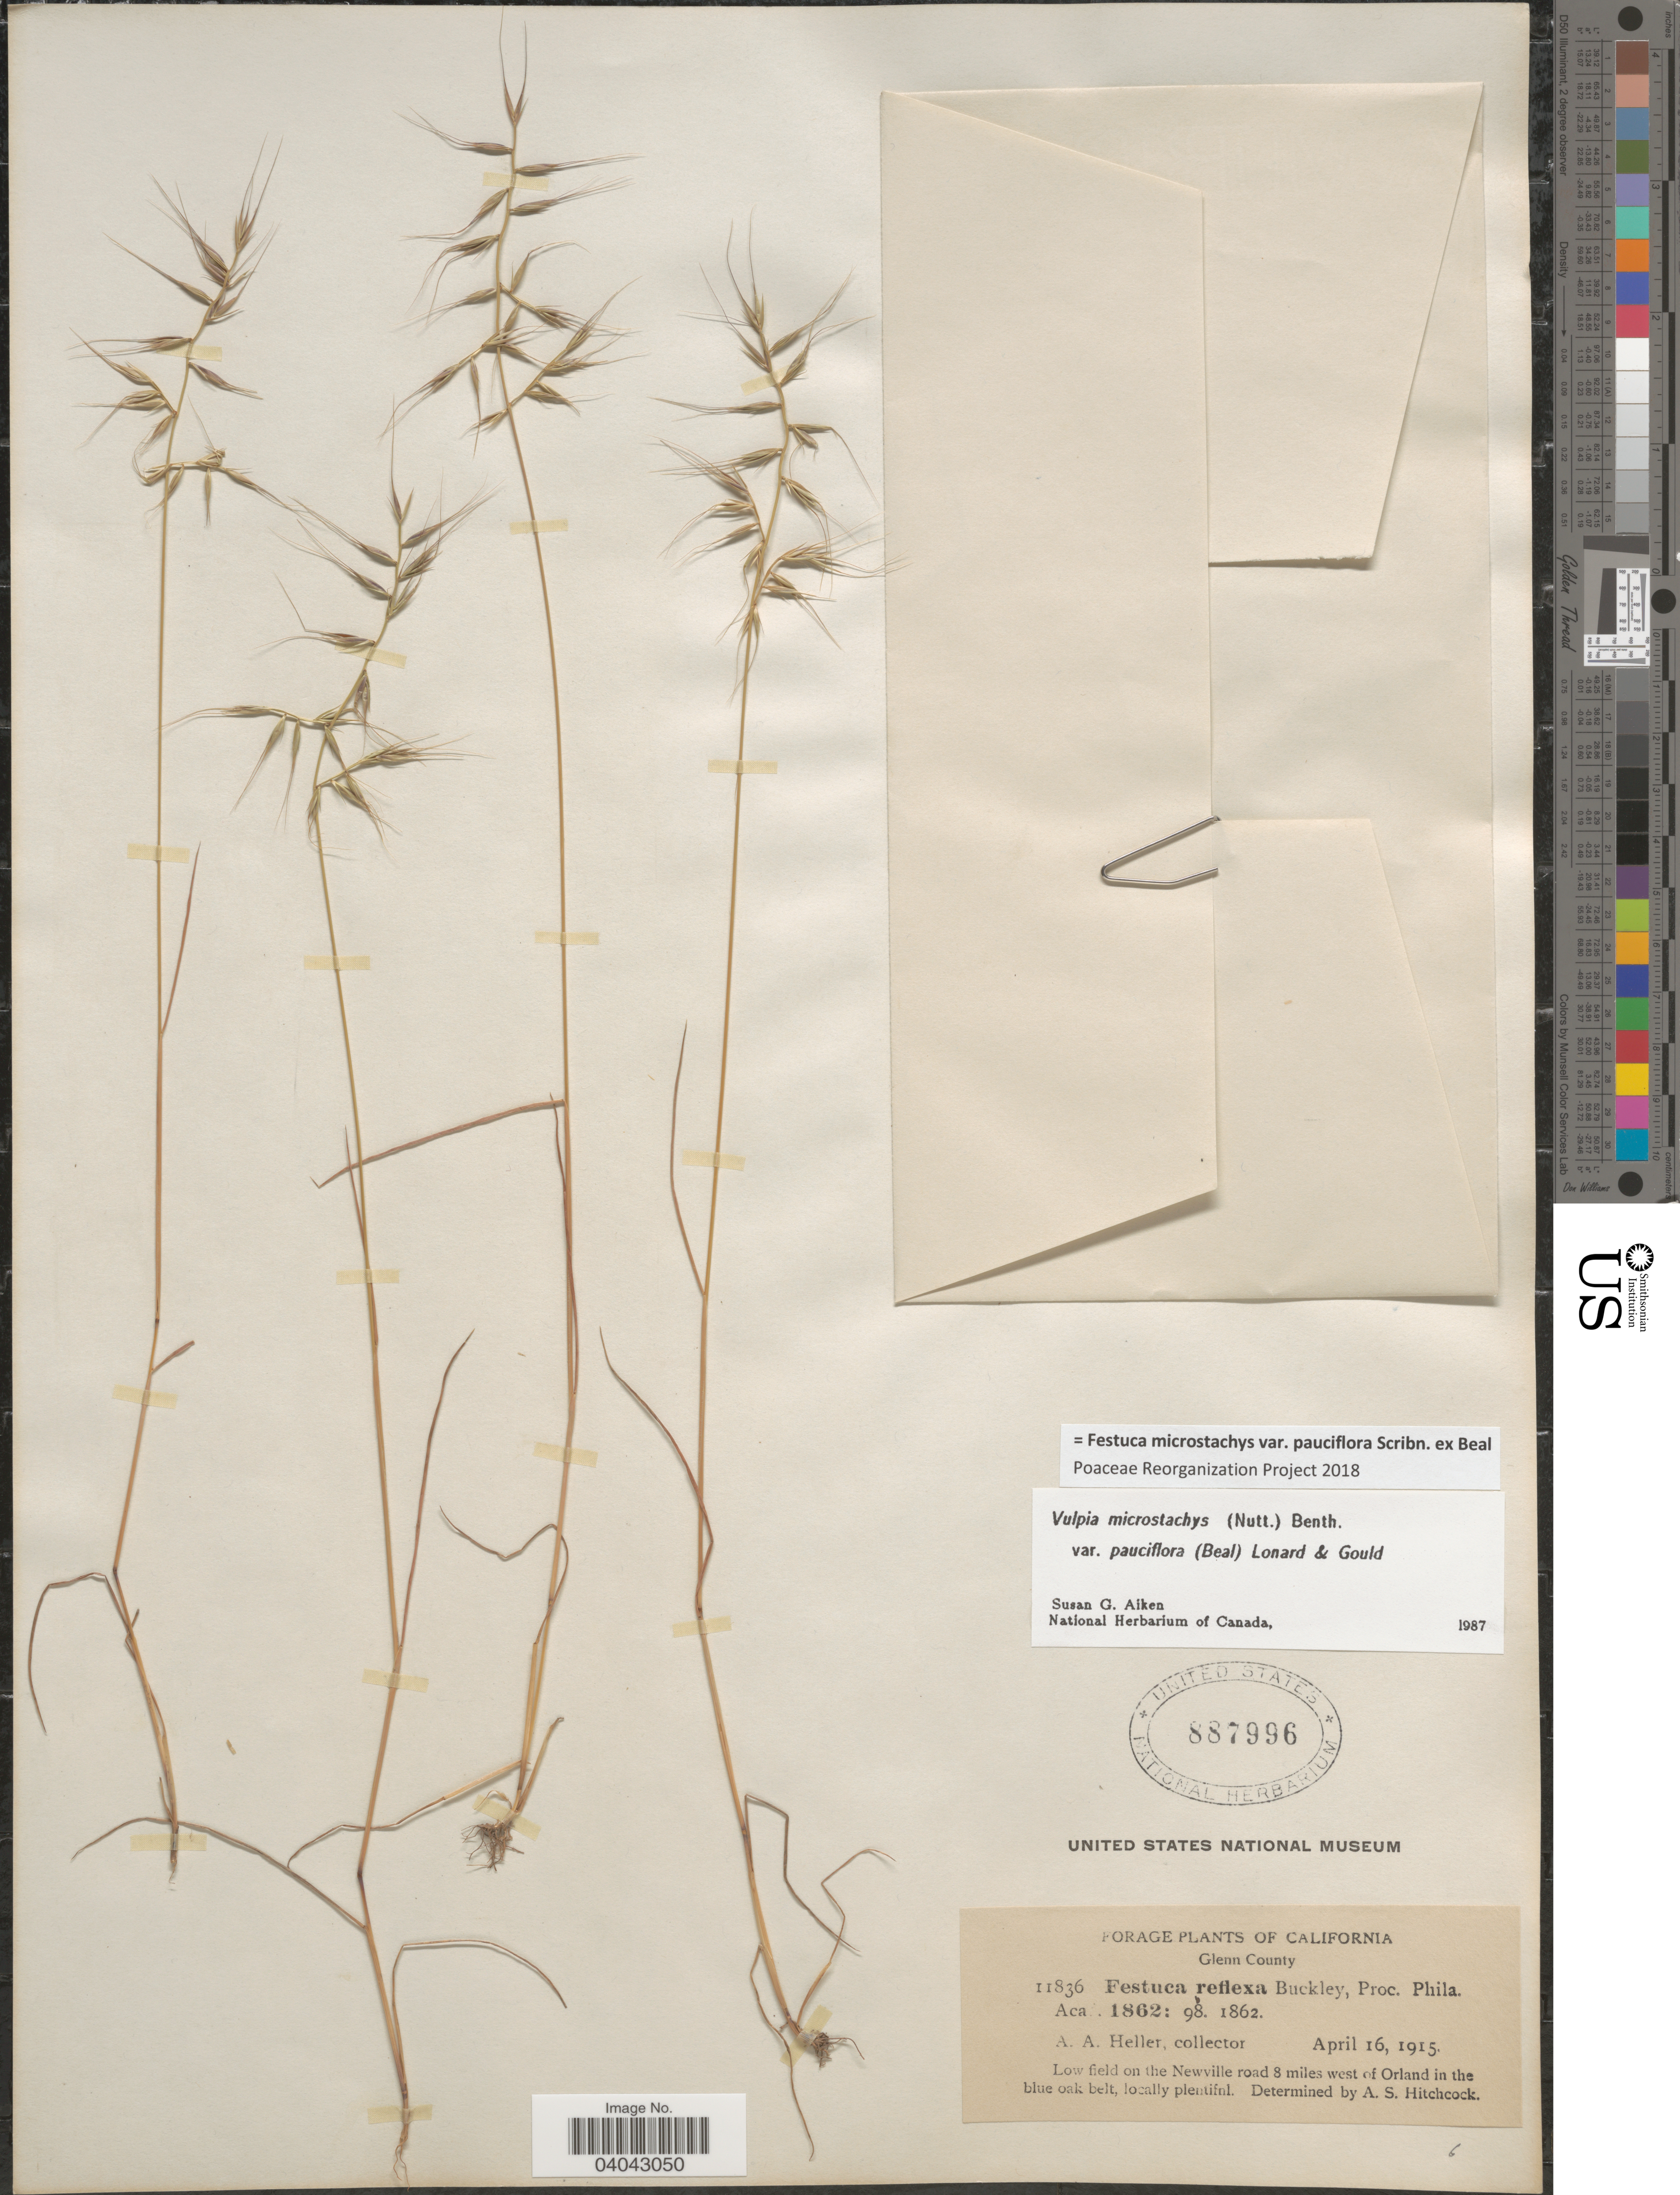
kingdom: Plantae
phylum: Tracheophyta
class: Liliopsida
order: Poales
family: Poaceae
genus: Festuca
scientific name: Festuca microstachys var. pauciflora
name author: Scribn. ex W.J. Beal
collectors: A. A. Heller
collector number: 11836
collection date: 1915-04-16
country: United States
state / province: California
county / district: Glenn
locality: Glenn County. Low field on the Newville road 8 miles west of Orland in the blue oak belt.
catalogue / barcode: US 887996